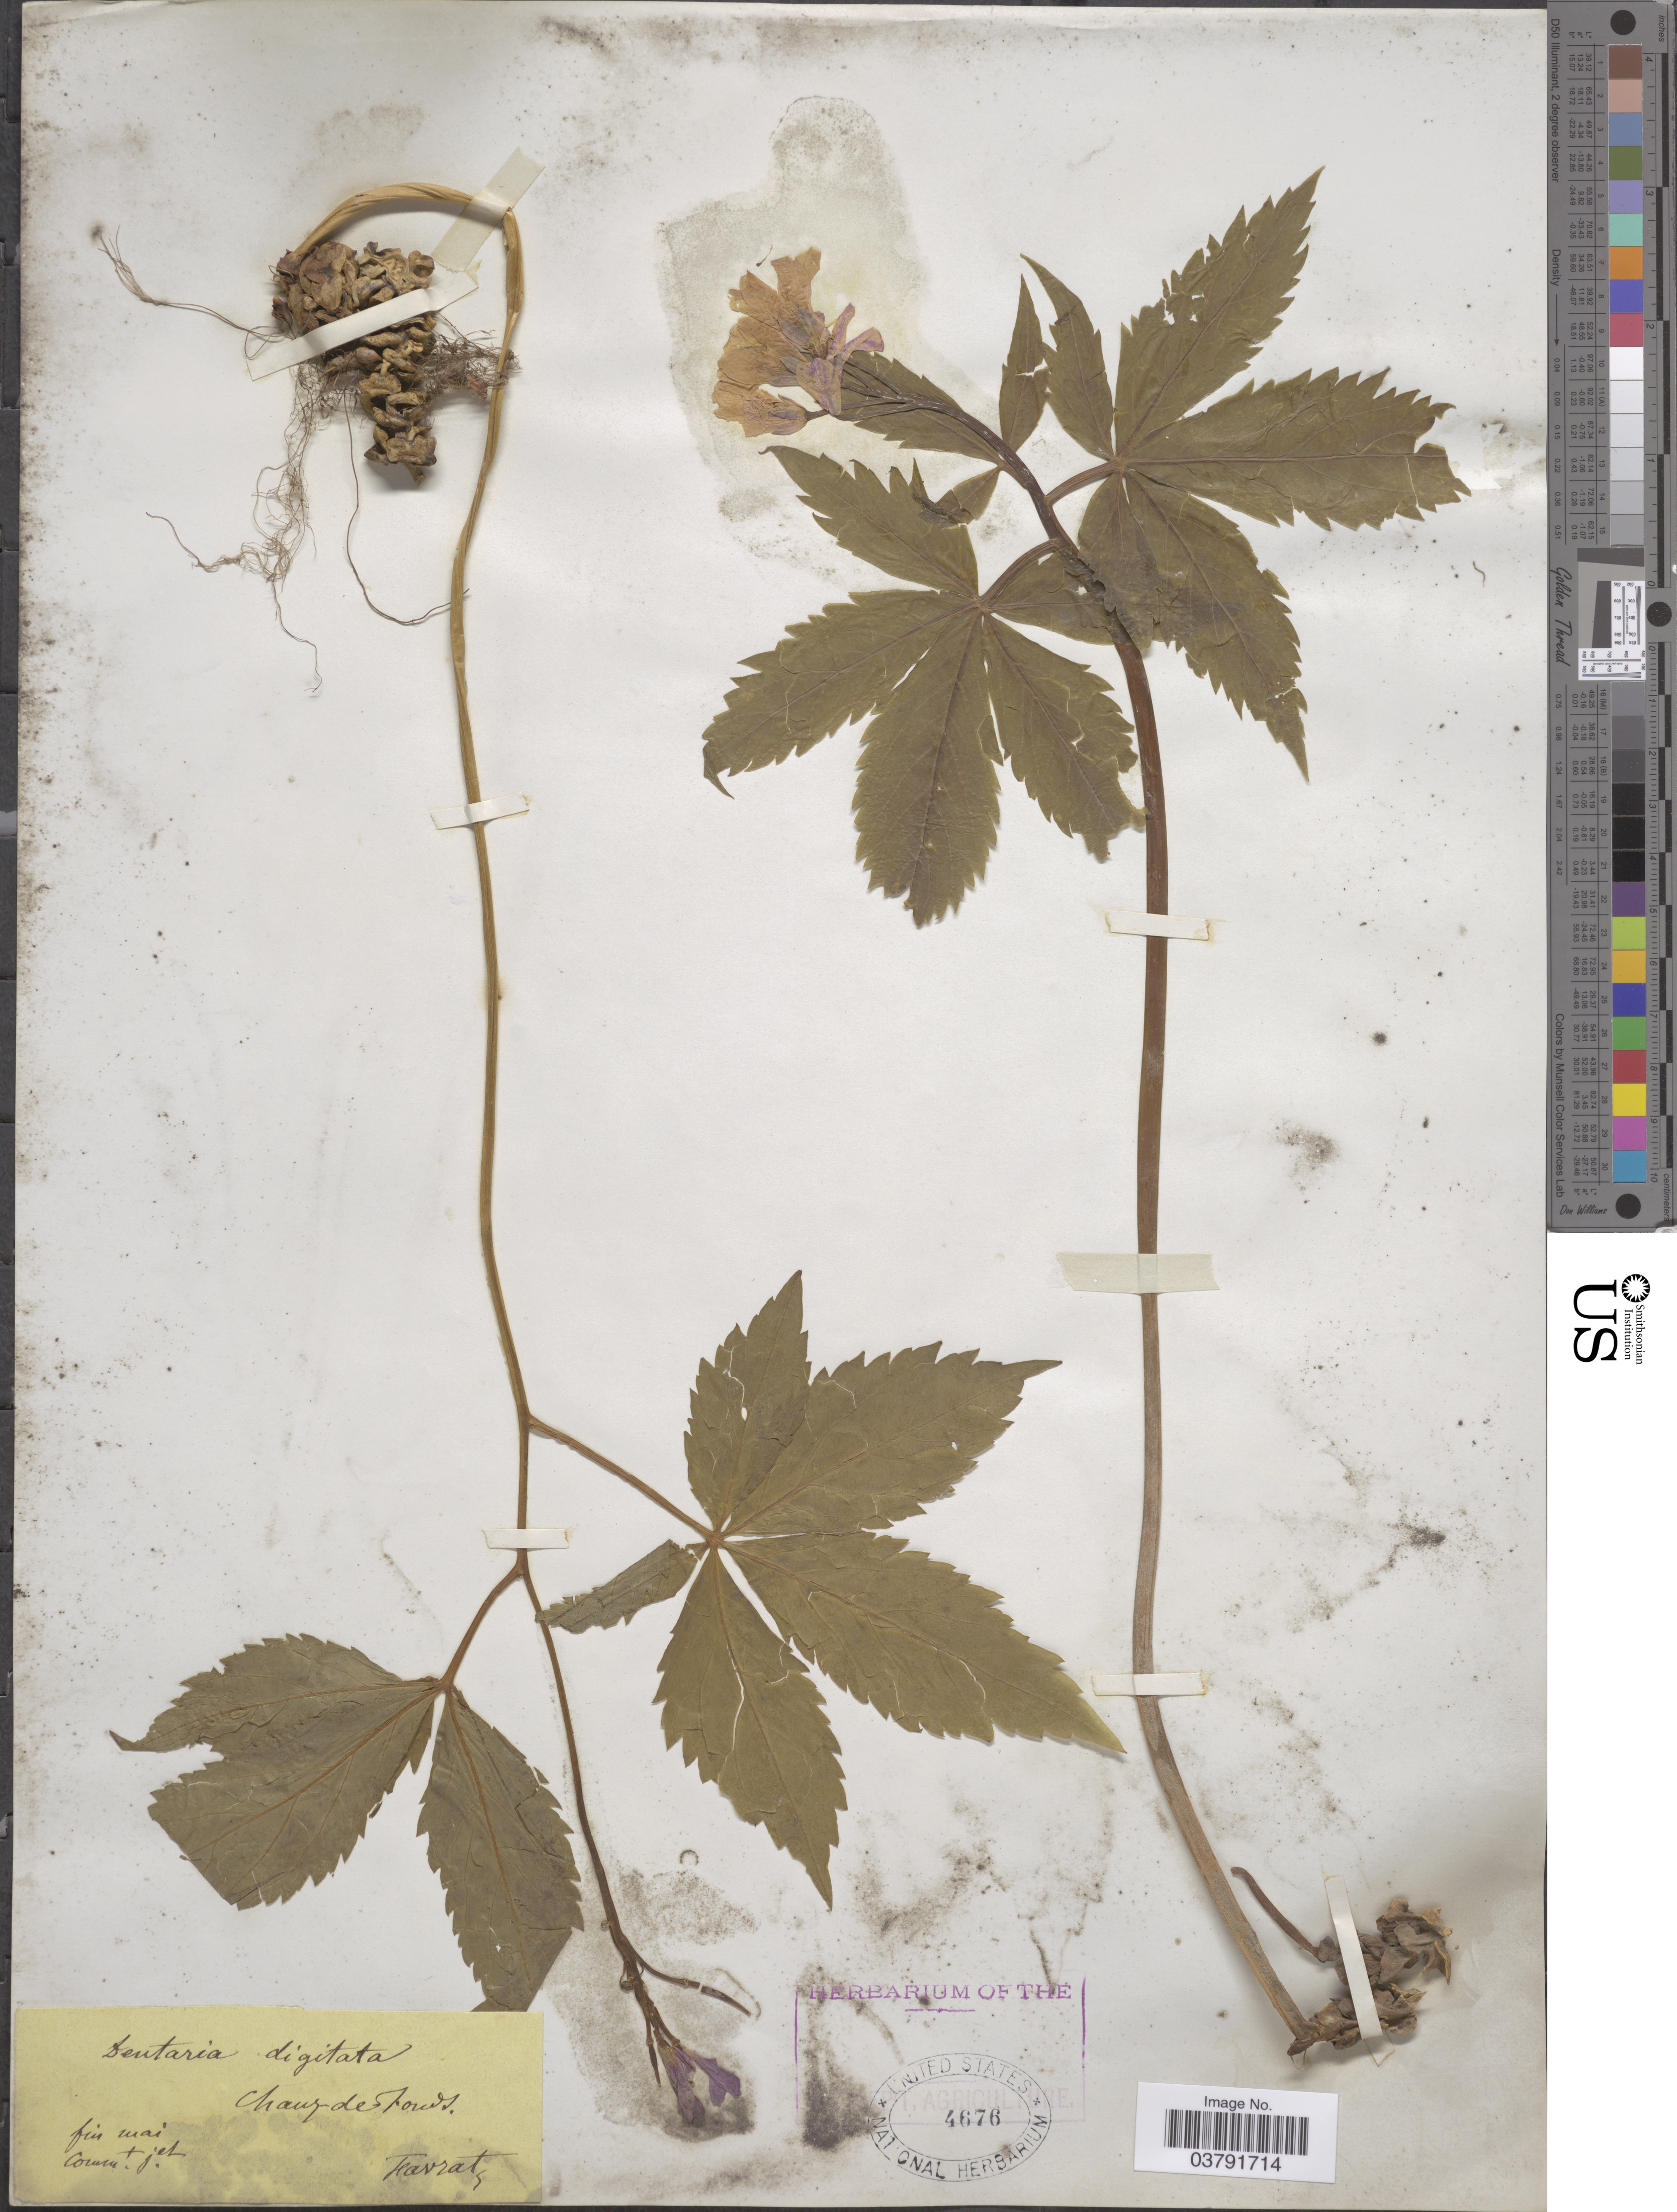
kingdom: Plantae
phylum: Tracheophyta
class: Magnoliopsida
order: Brassicales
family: Brassicaceae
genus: Dentaria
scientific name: Dentaria digitata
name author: Lam.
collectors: L. Favrat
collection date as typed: fin mai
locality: Chaus de fows. [interpreted]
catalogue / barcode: US 4676